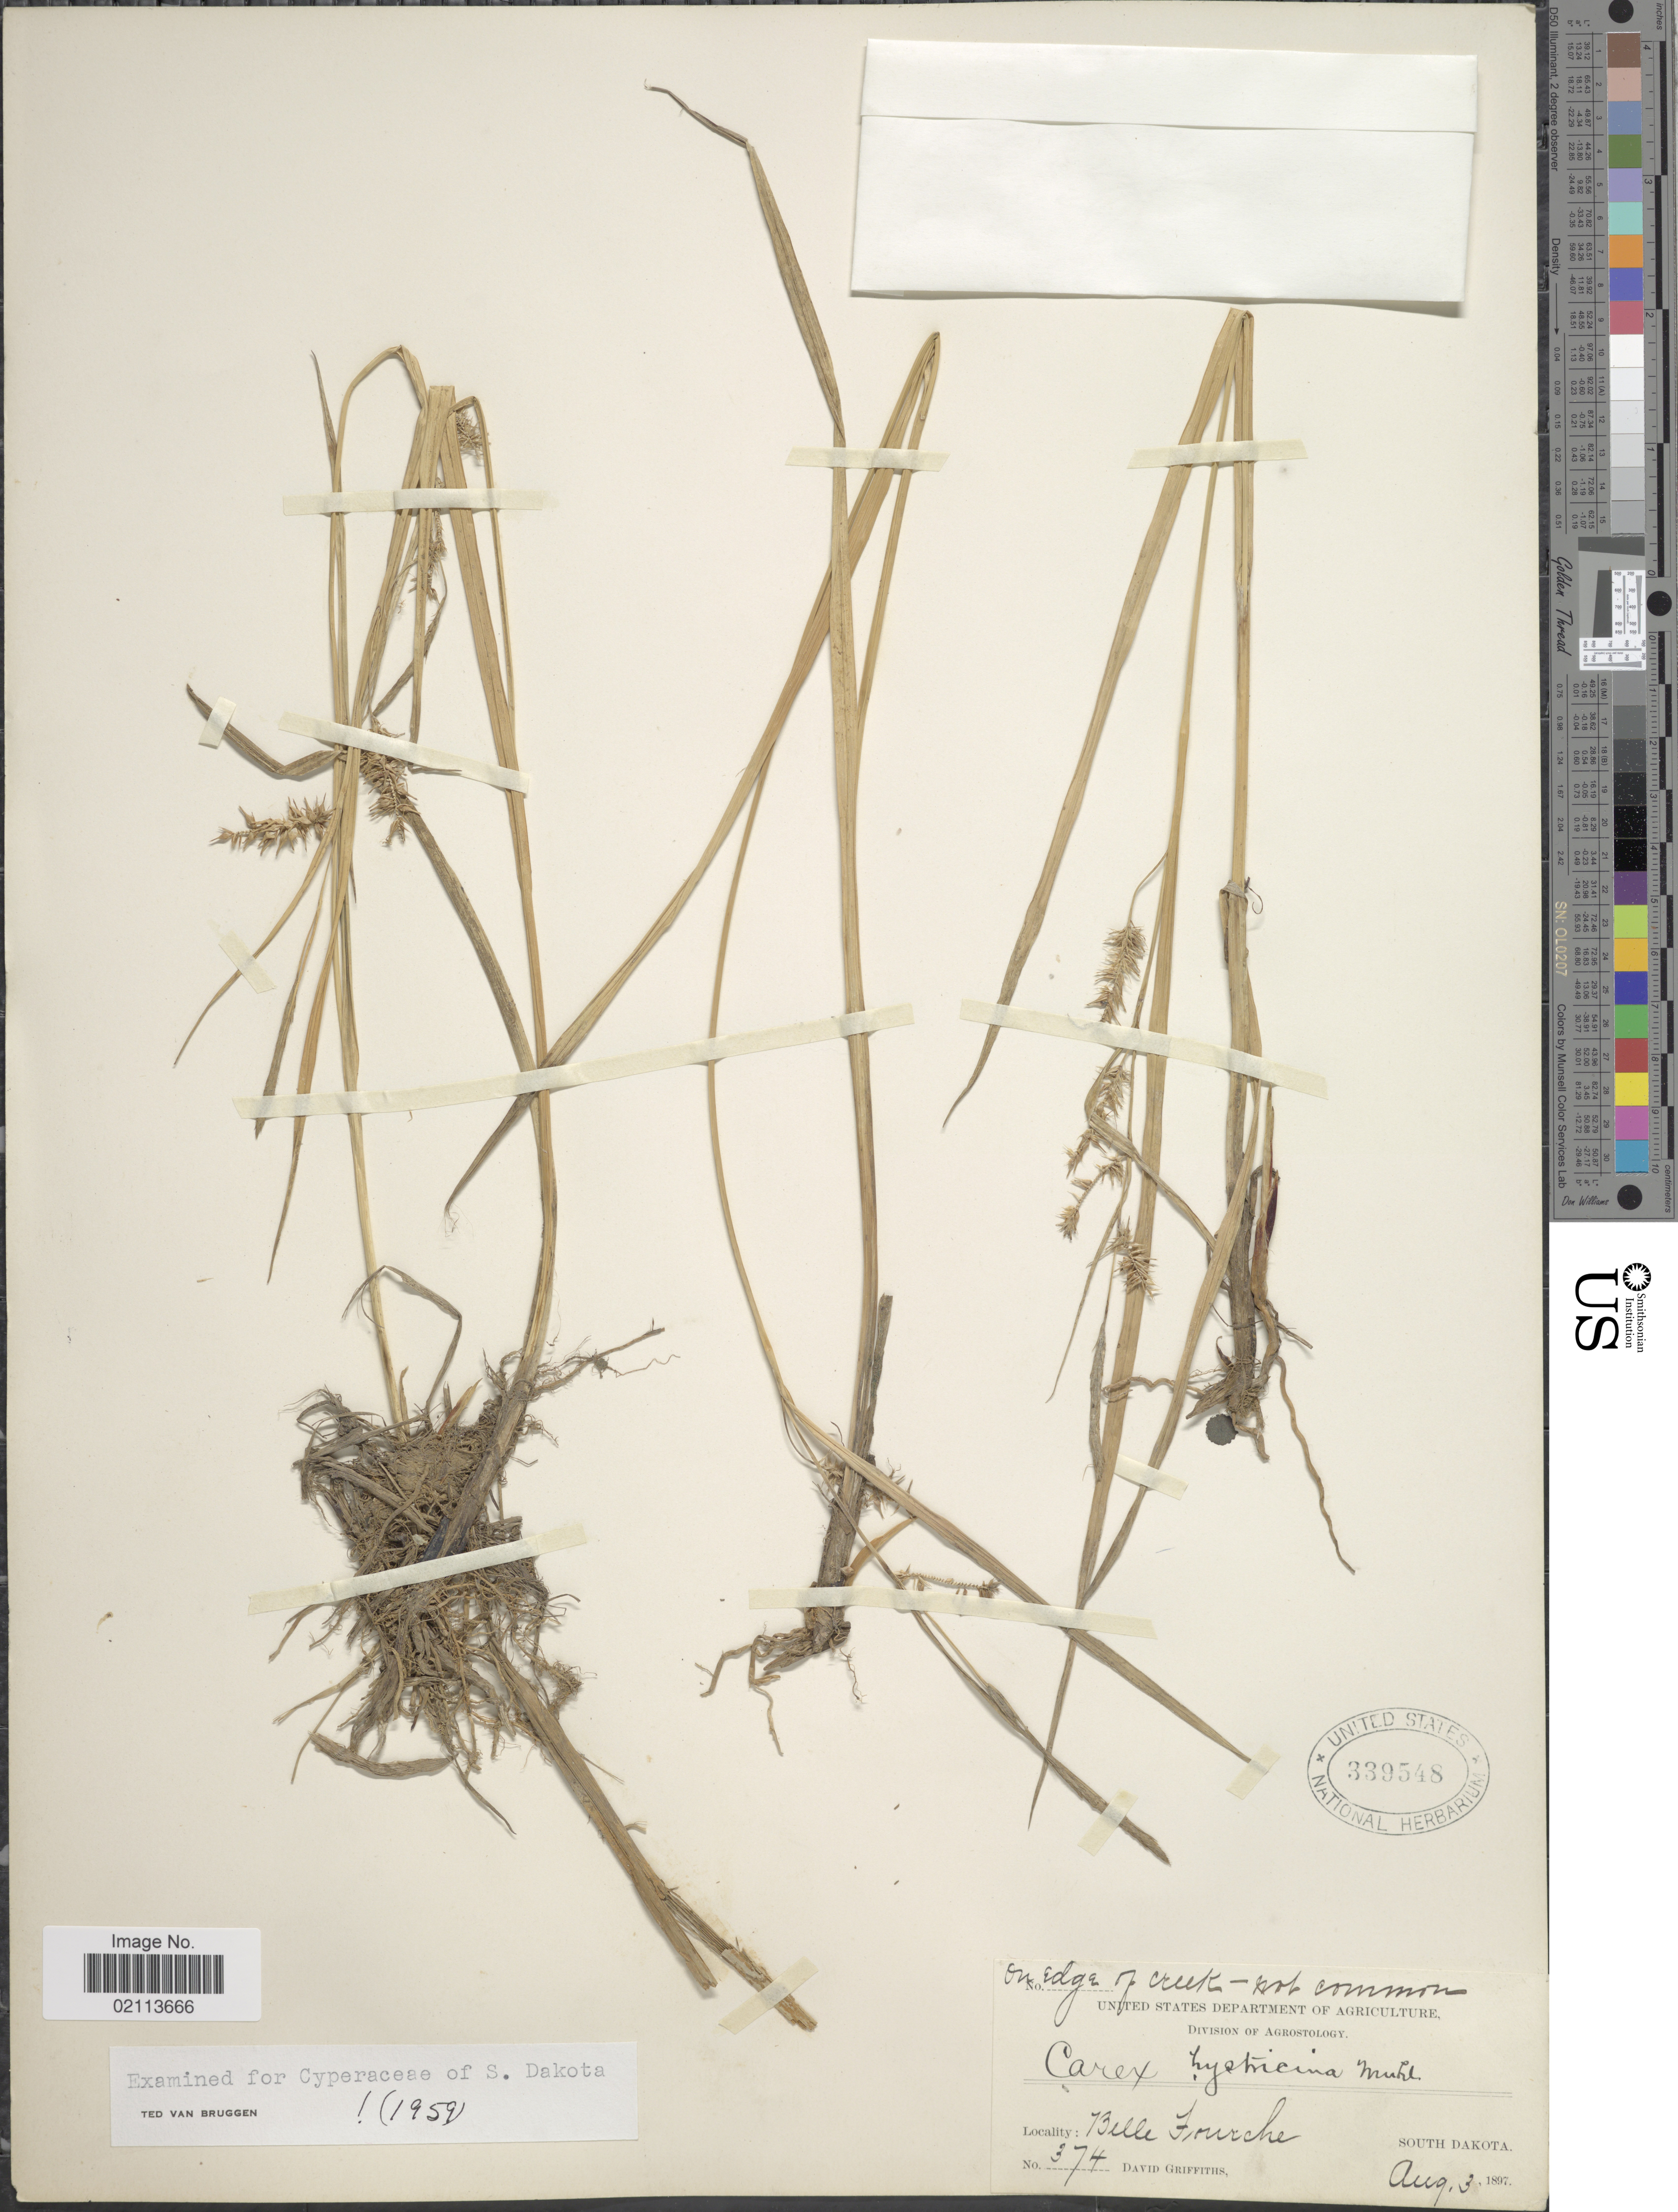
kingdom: Plantae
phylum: Tracheophyta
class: Liliopsida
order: Poales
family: Cyperaceae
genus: Carex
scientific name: Carex hystericina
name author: Muhl. ex Willd.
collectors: D. Griffiths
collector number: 374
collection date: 1897-08-03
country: United States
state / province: South Dakota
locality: On edge of creek - not common, Belle Fourche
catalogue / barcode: US 339548